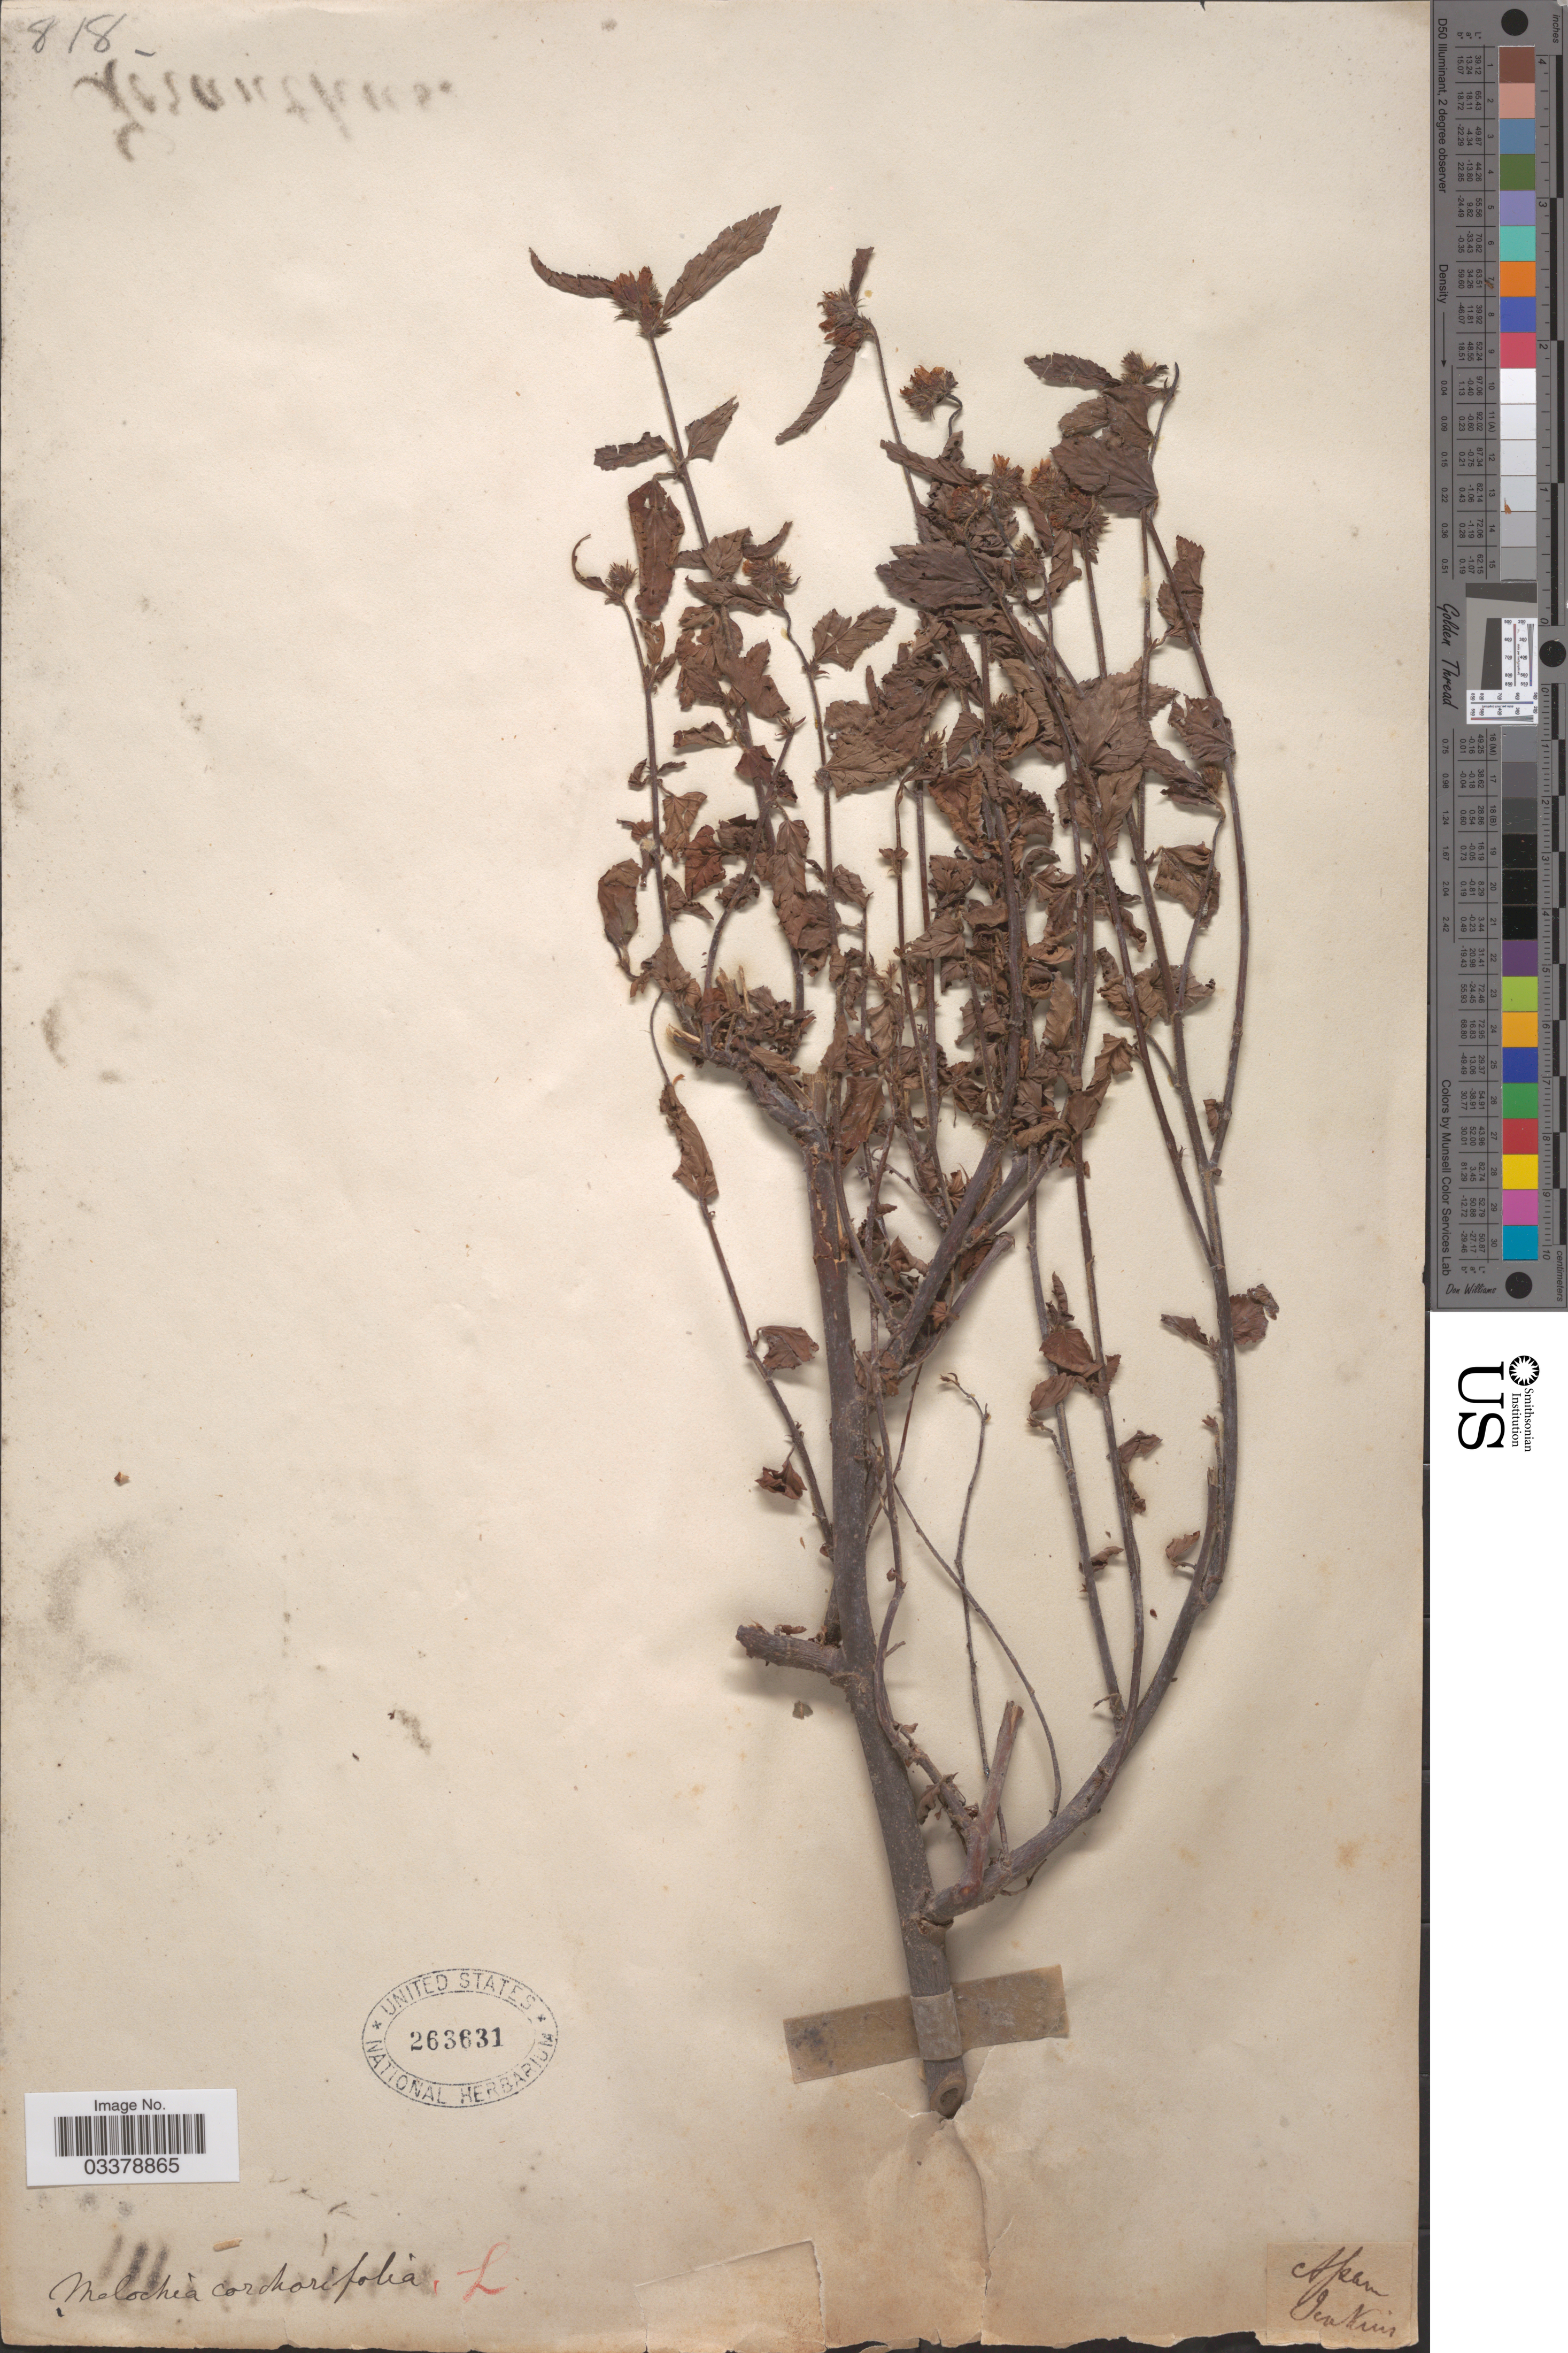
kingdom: Plantae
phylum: Tracheophyta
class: Magnoliopsida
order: Malvales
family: Malvaceae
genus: Melochia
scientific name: Melochia corchorifolia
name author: L.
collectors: -. Jenkins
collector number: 818?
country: India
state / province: Assam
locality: Assam.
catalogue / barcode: US 263631